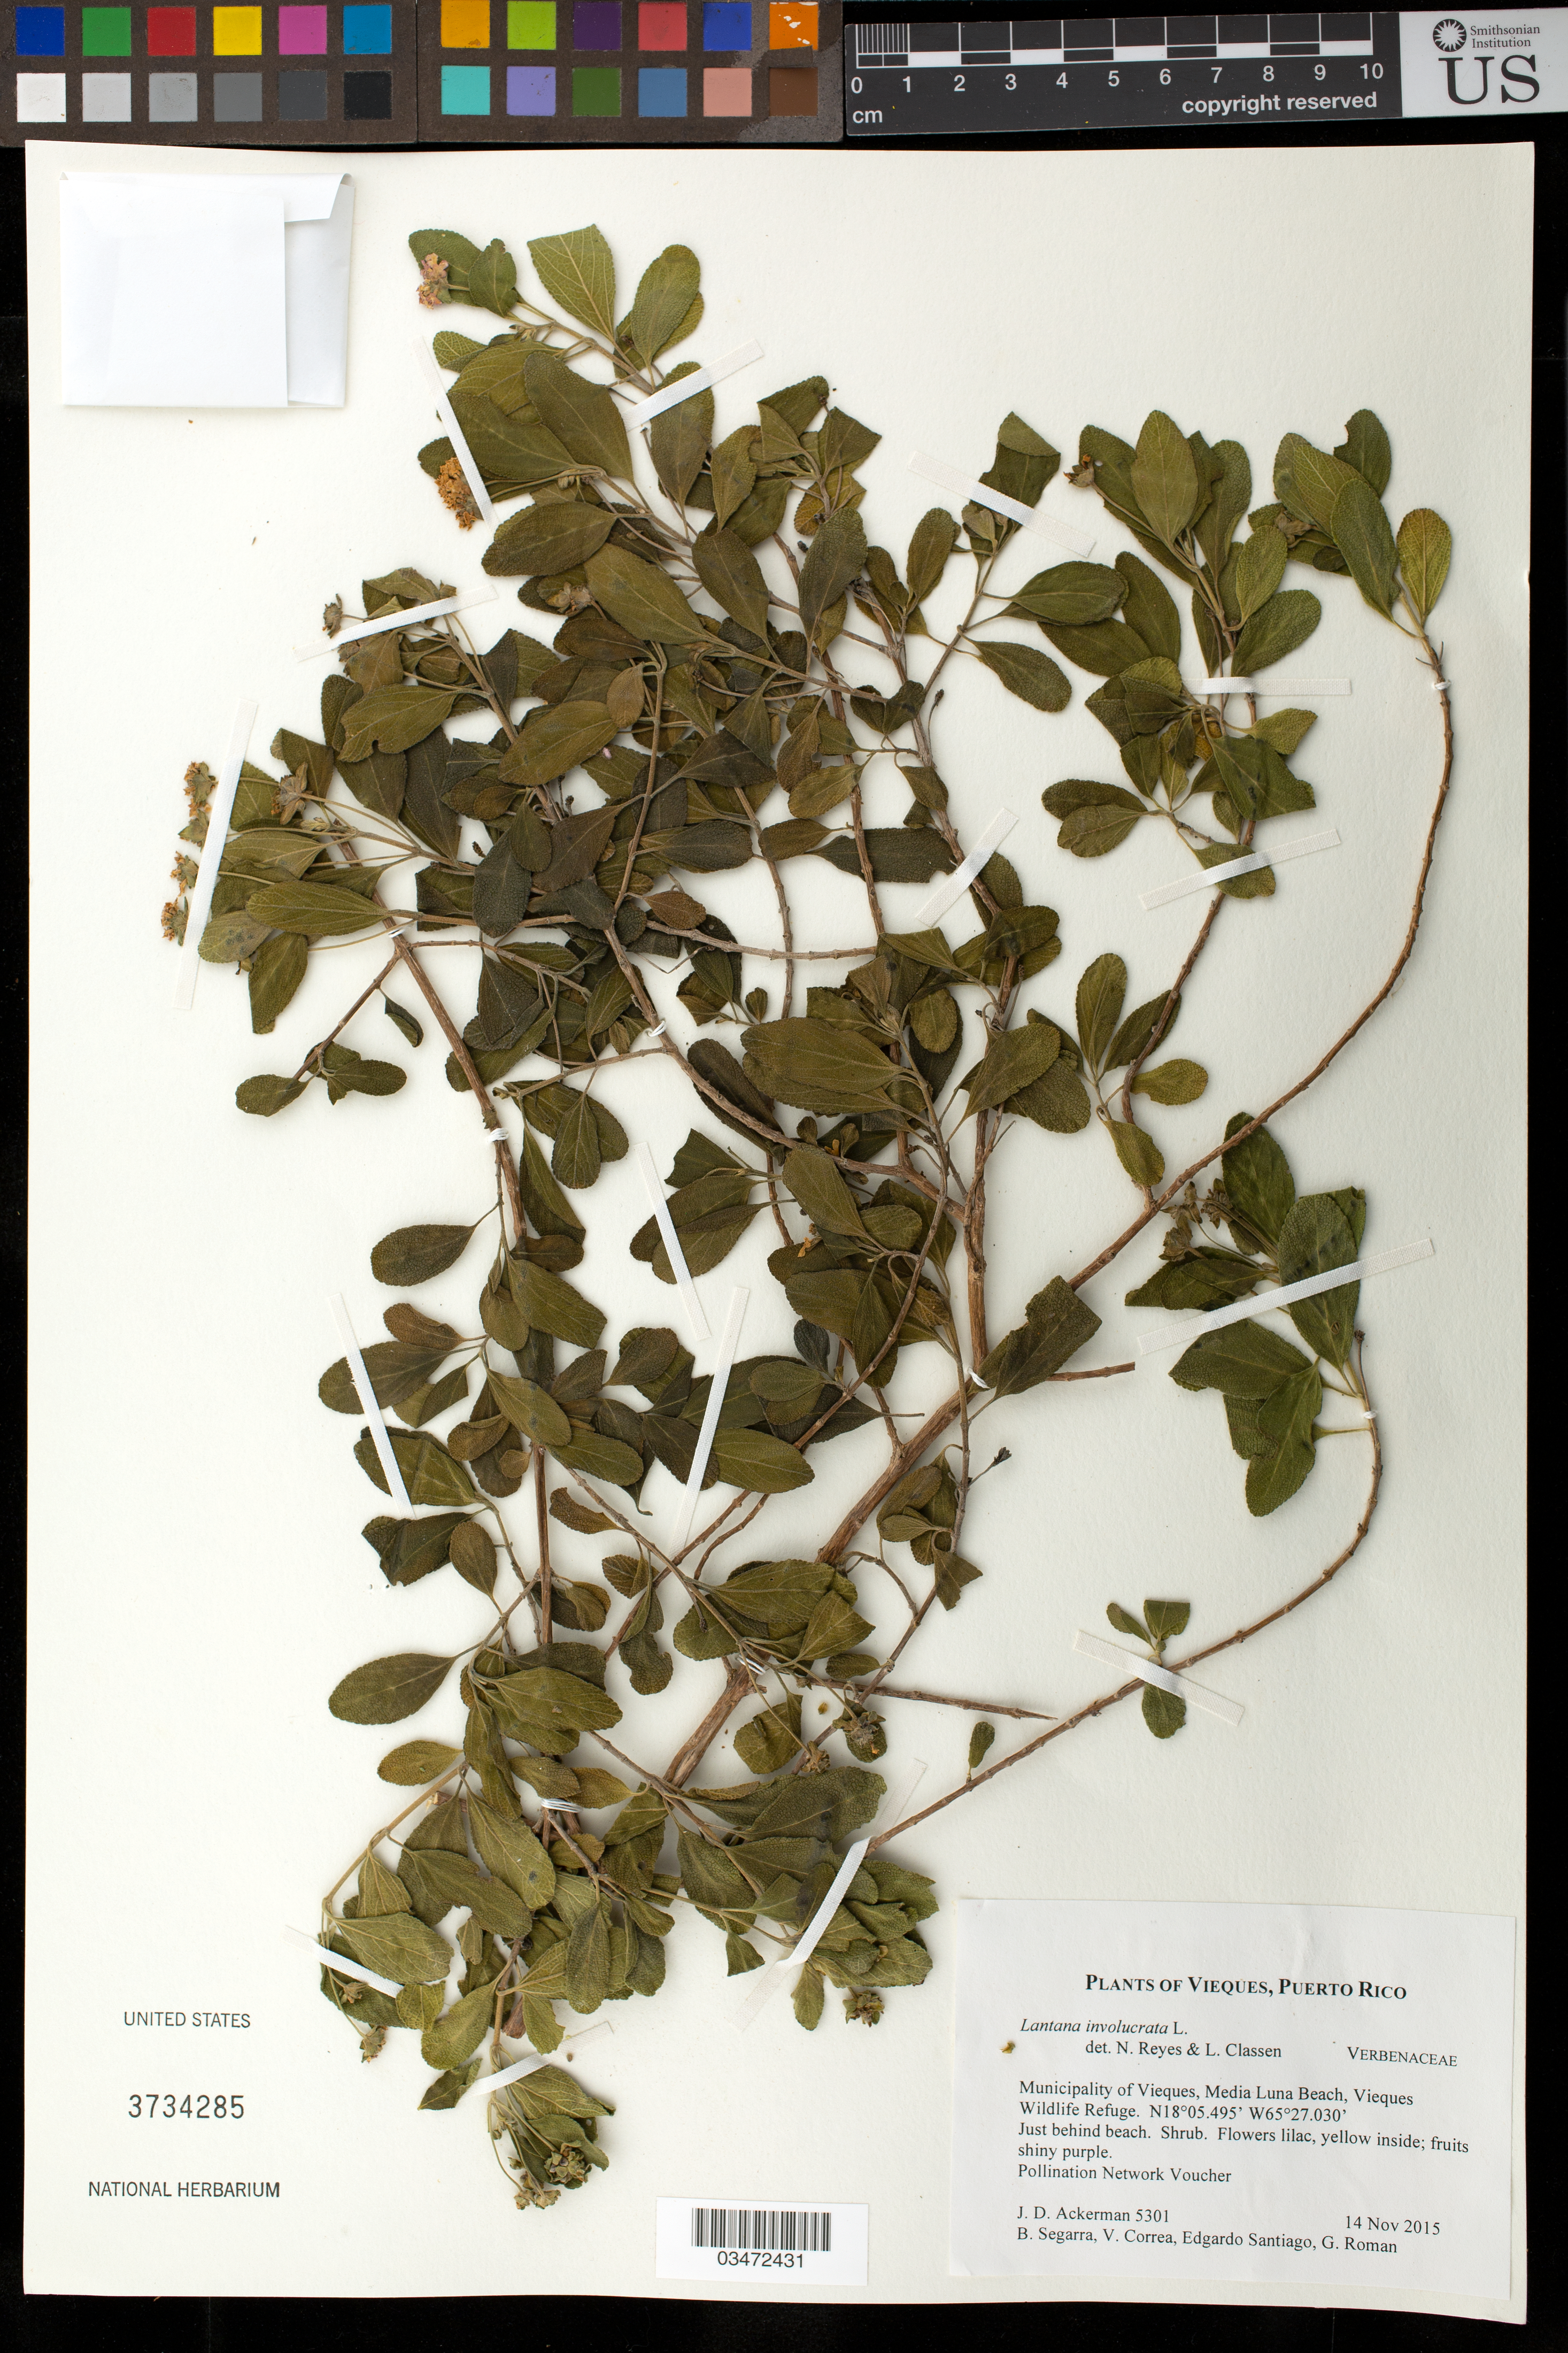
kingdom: Plantae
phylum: Tracheophyta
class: Magnoliopsida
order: Lamiales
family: Verbenaceae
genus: Lantana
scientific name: Lantana involucrata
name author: L.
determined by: Reyes, N.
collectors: J. D. Ackerman, B. Segarra, V. Correa, E. Santiago & G. Roman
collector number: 5301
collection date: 2015-11-14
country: Puerto Rico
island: Vieques I.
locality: Mun. Vieques, Media Luna Beach, Vieques Wildlife Refuge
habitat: Just behind beach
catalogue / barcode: US 3734285